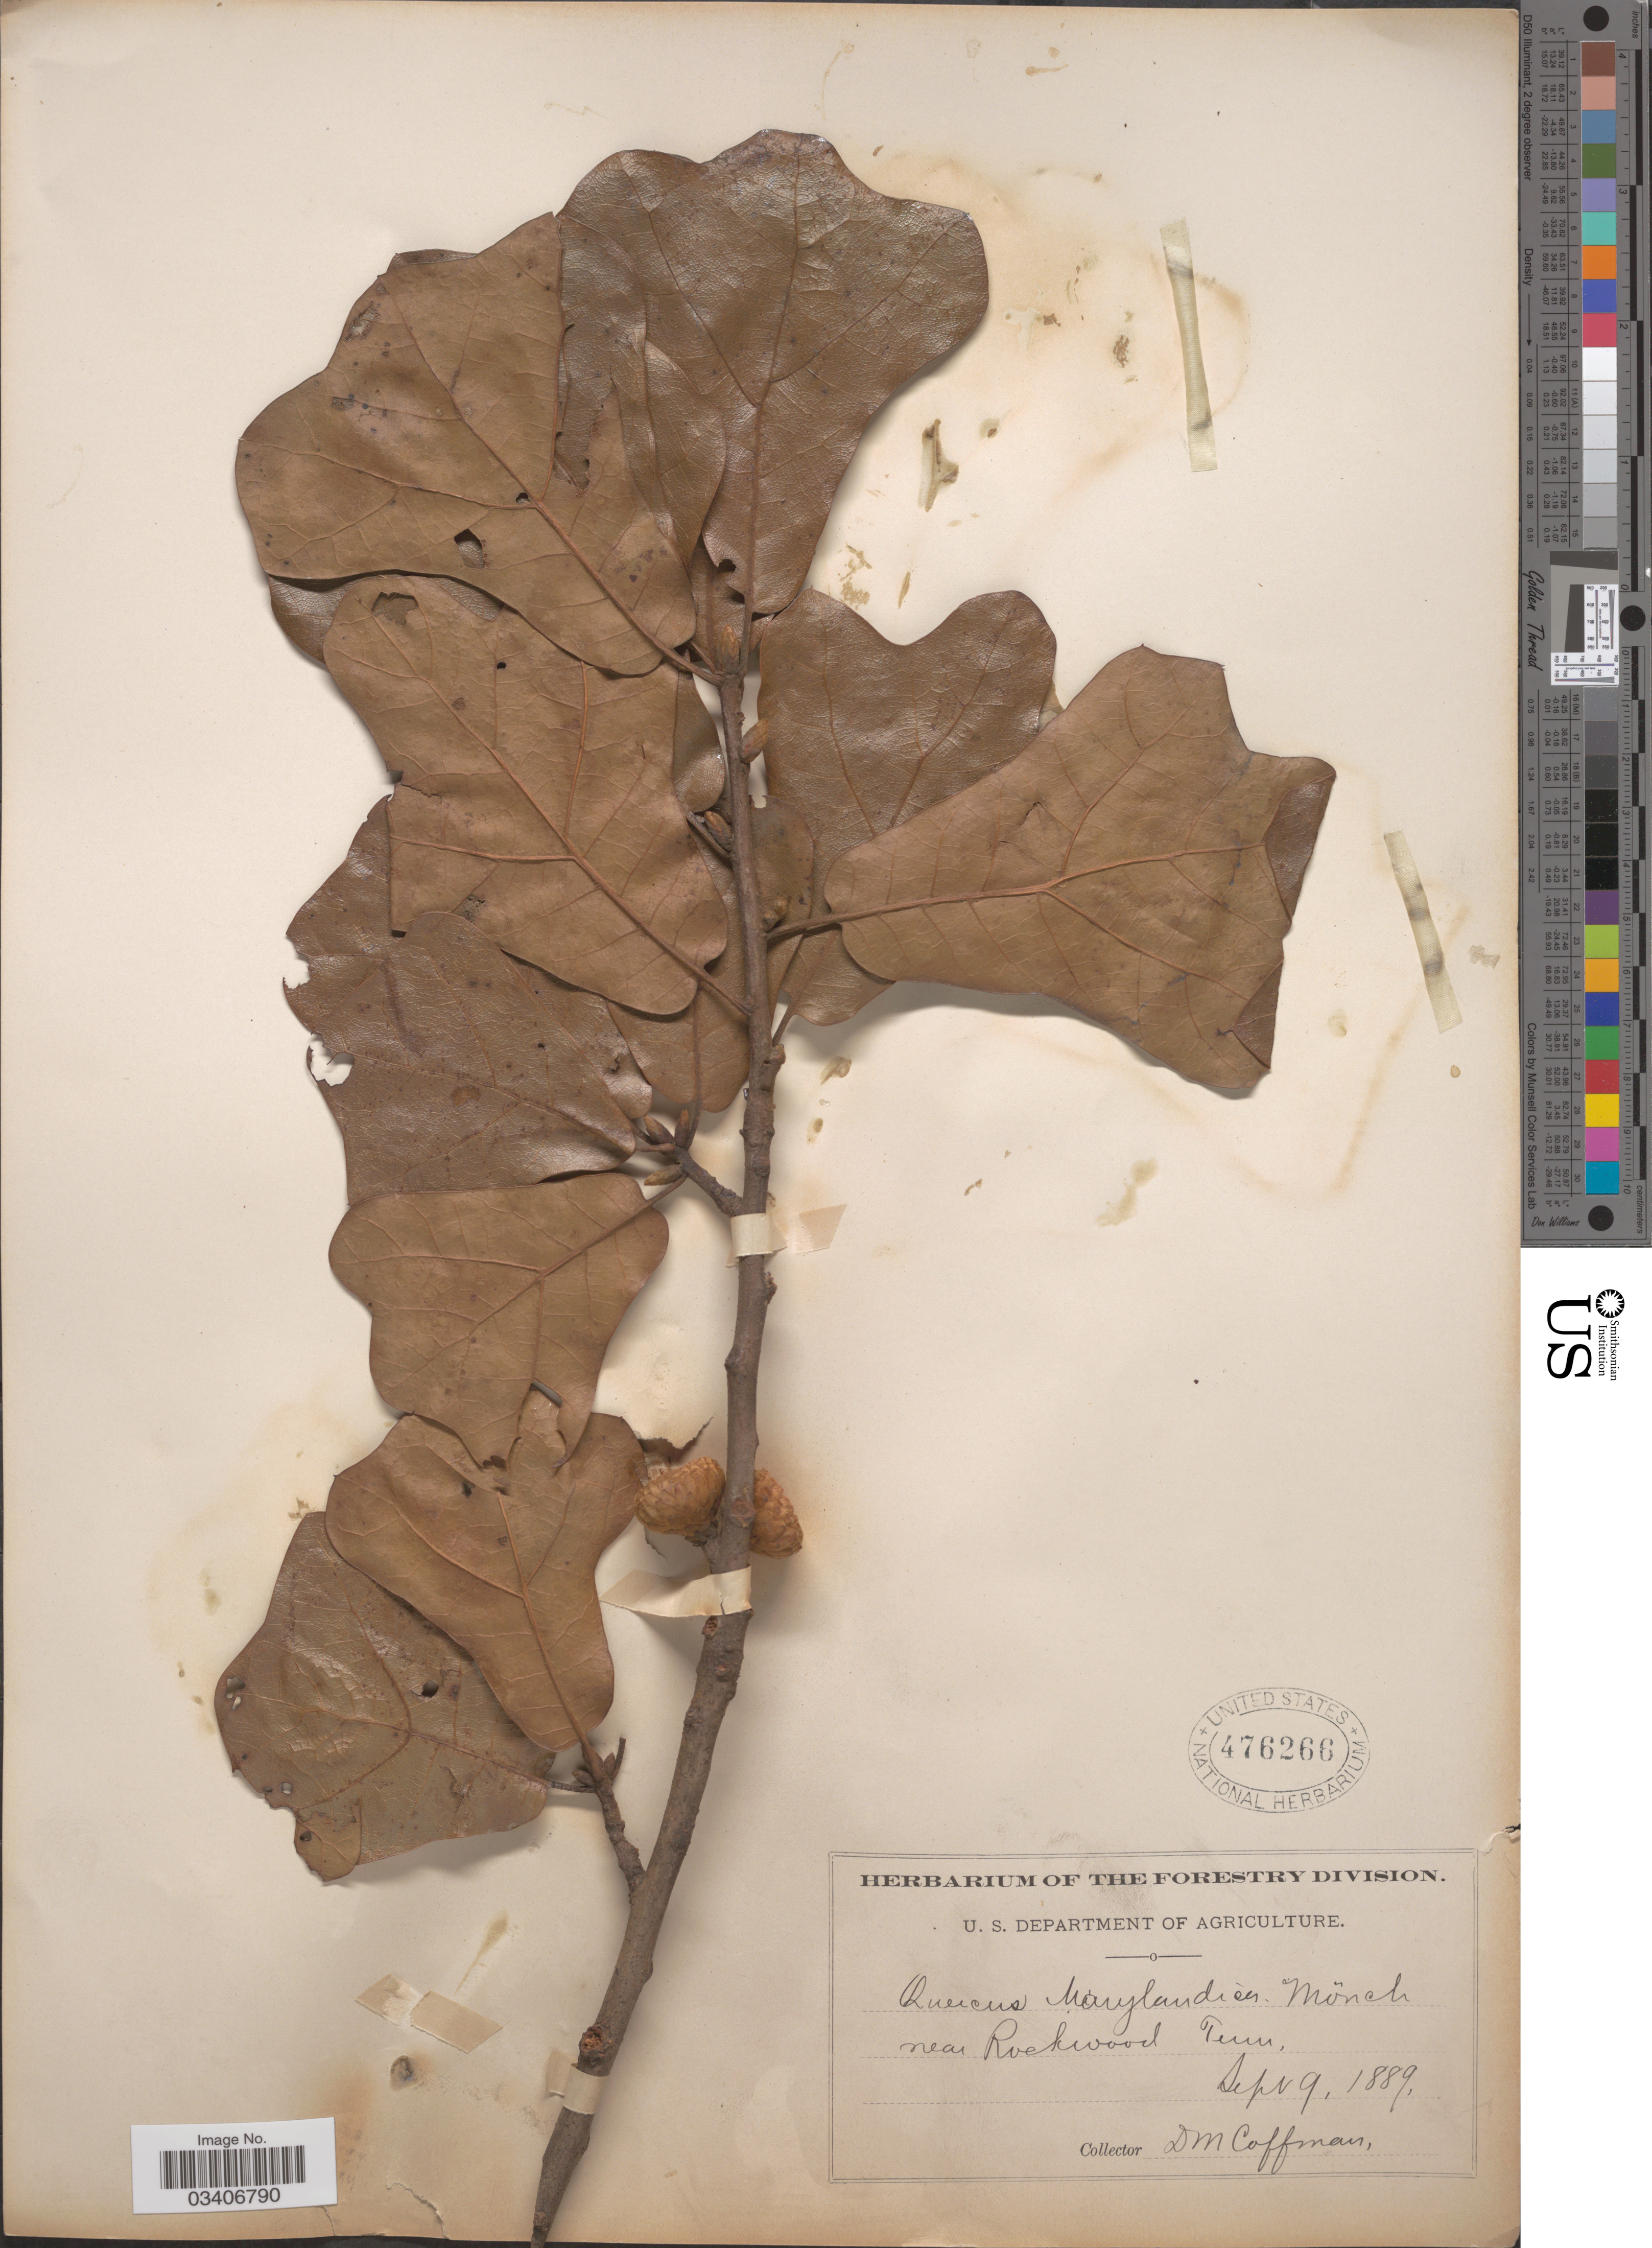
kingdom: Plantae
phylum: Tracheophyta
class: Magnoliopsida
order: Fagales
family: Fagaceae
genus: Quercus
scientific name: Quercus marilandica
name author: (L.) Münchh.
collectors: D. M. Coffman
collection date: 1889-09-09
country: United States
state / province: Tennessee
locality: Near Rockwood.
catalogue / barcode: US 476266